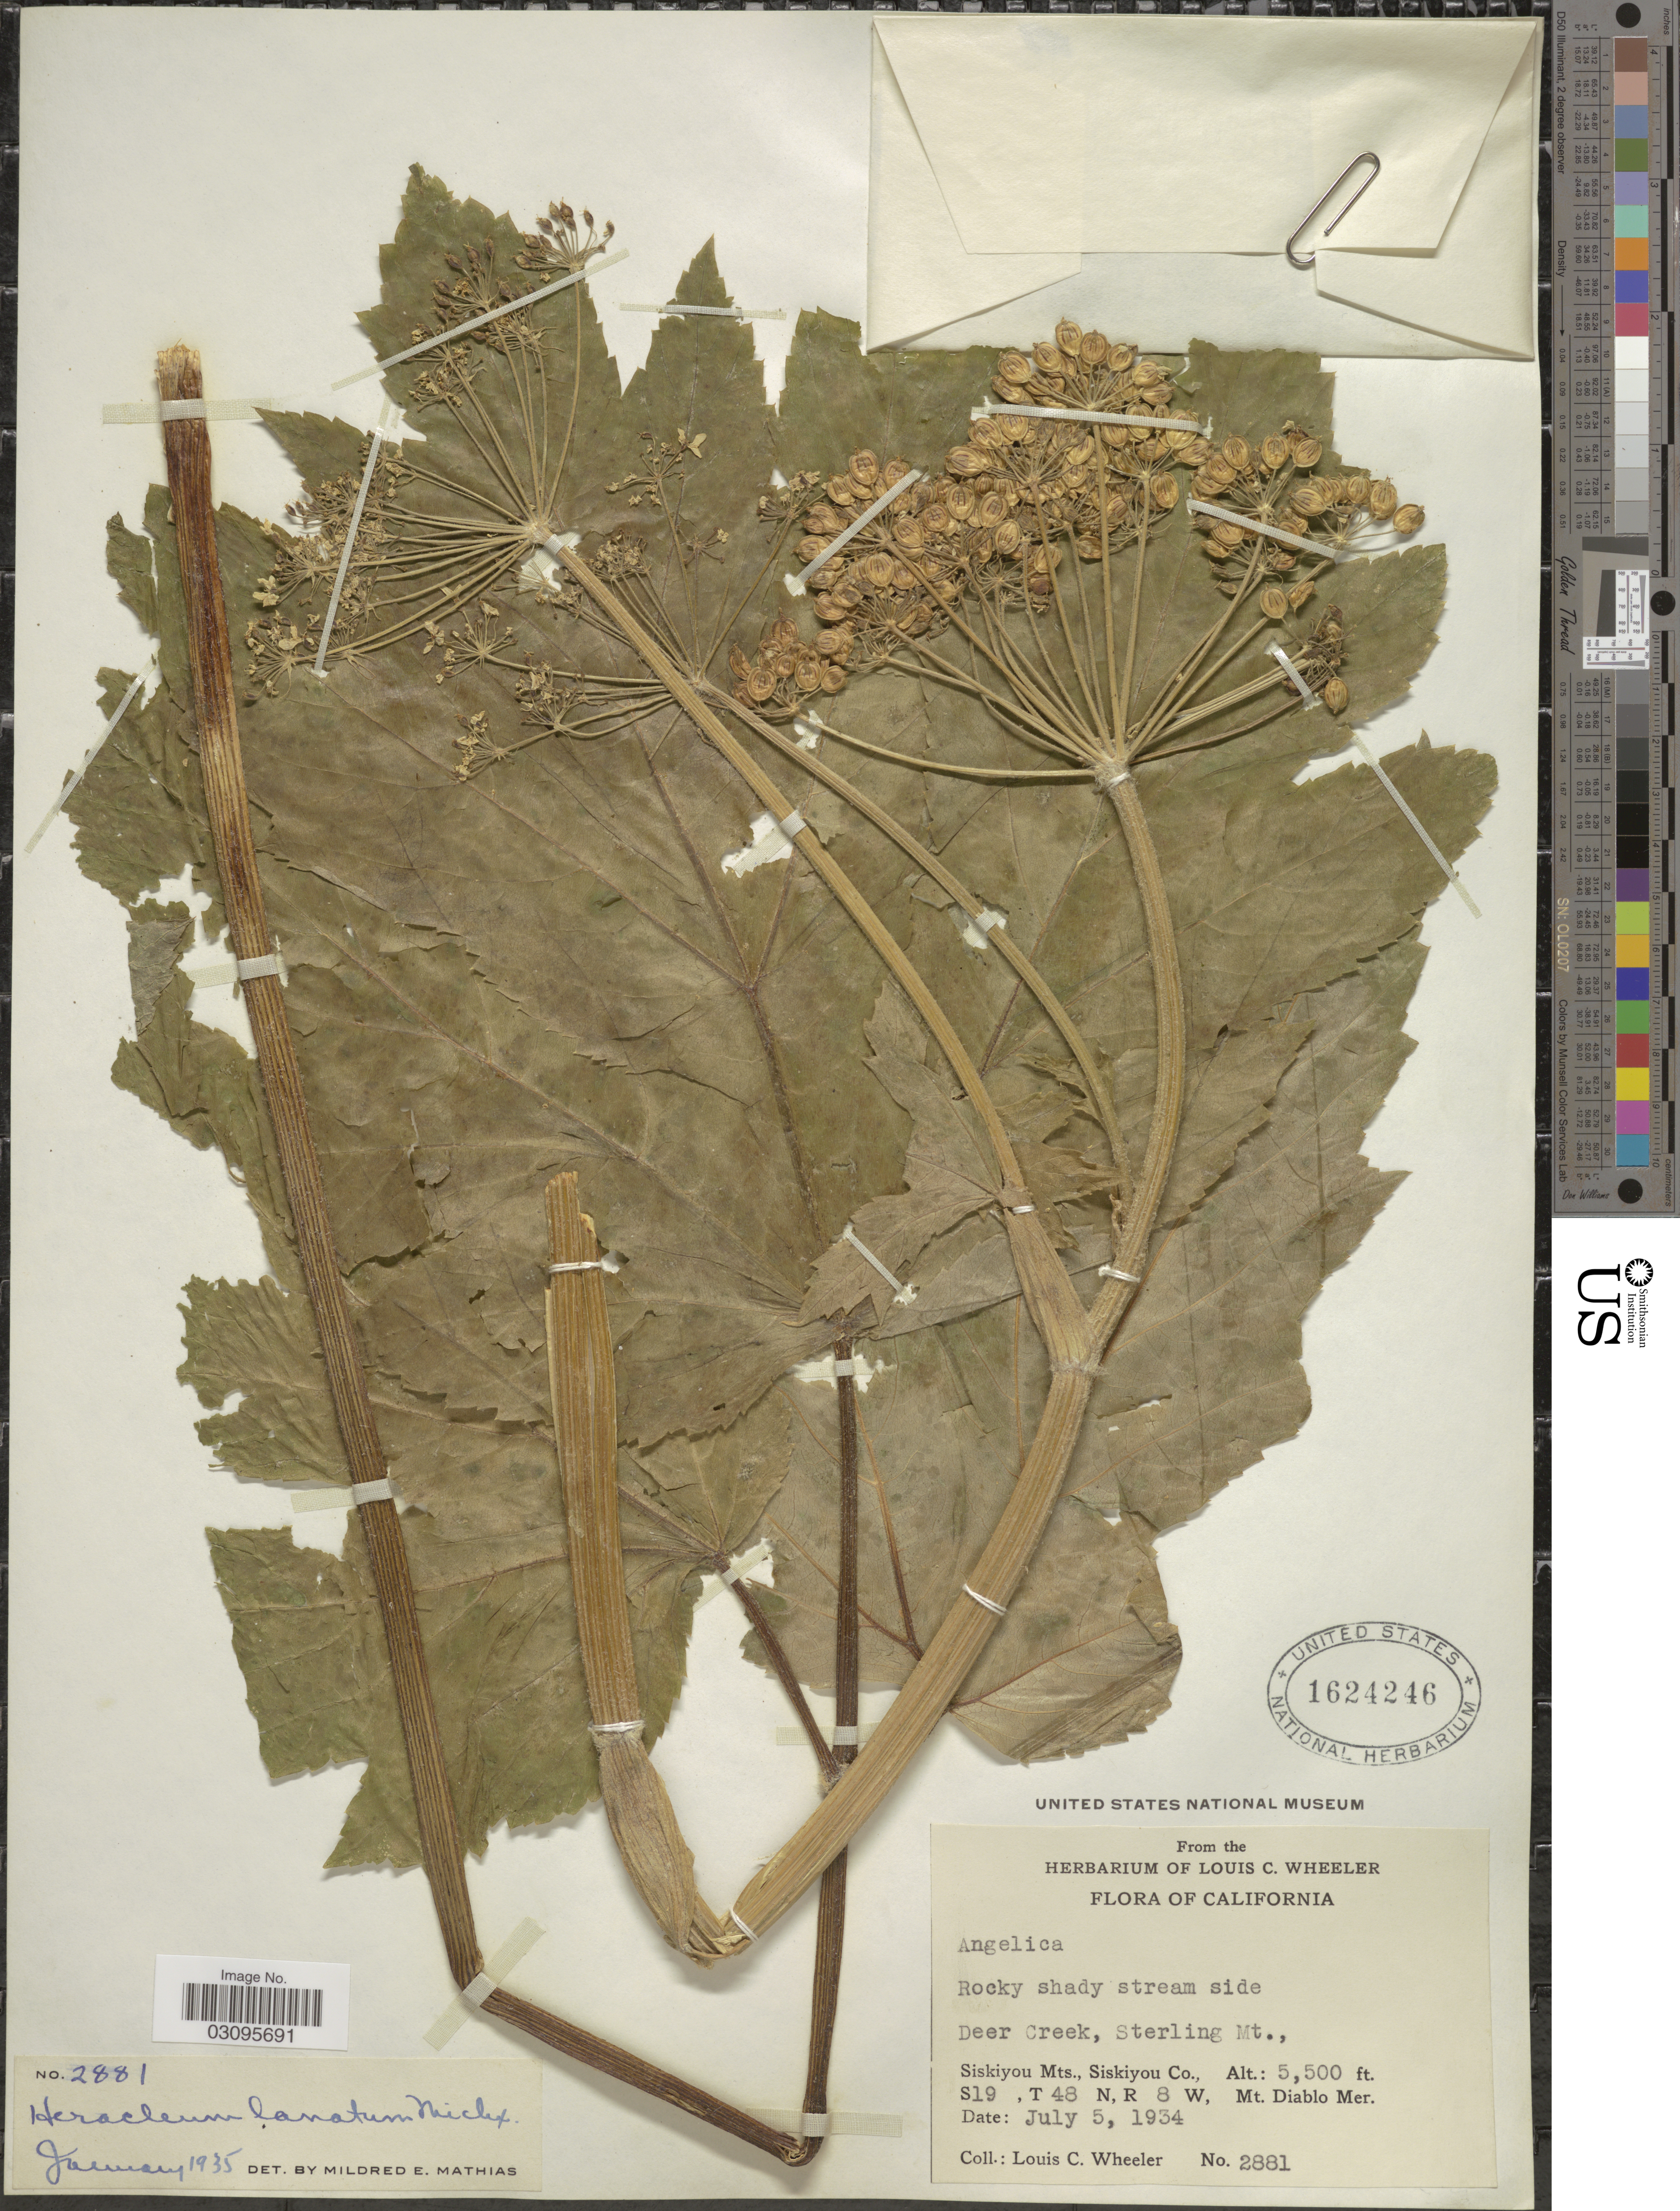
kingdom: Plantae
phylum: Tracheophyta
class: Magnoliopsida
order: Apiales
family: Apiaceae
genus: Heracleum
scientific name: Heracleum lanatum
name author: Michx.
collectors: L. C. Wheeler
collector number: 2881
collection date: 1934-07-05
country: United States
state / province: California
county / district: Siskiyou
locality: Deer Creek, Sterling Mt., Siskiyou Mts., Siskiyou Co., S19, T48N, R8W, Mt. Diablo Mer.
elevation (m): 1676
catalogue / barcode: US 1624246